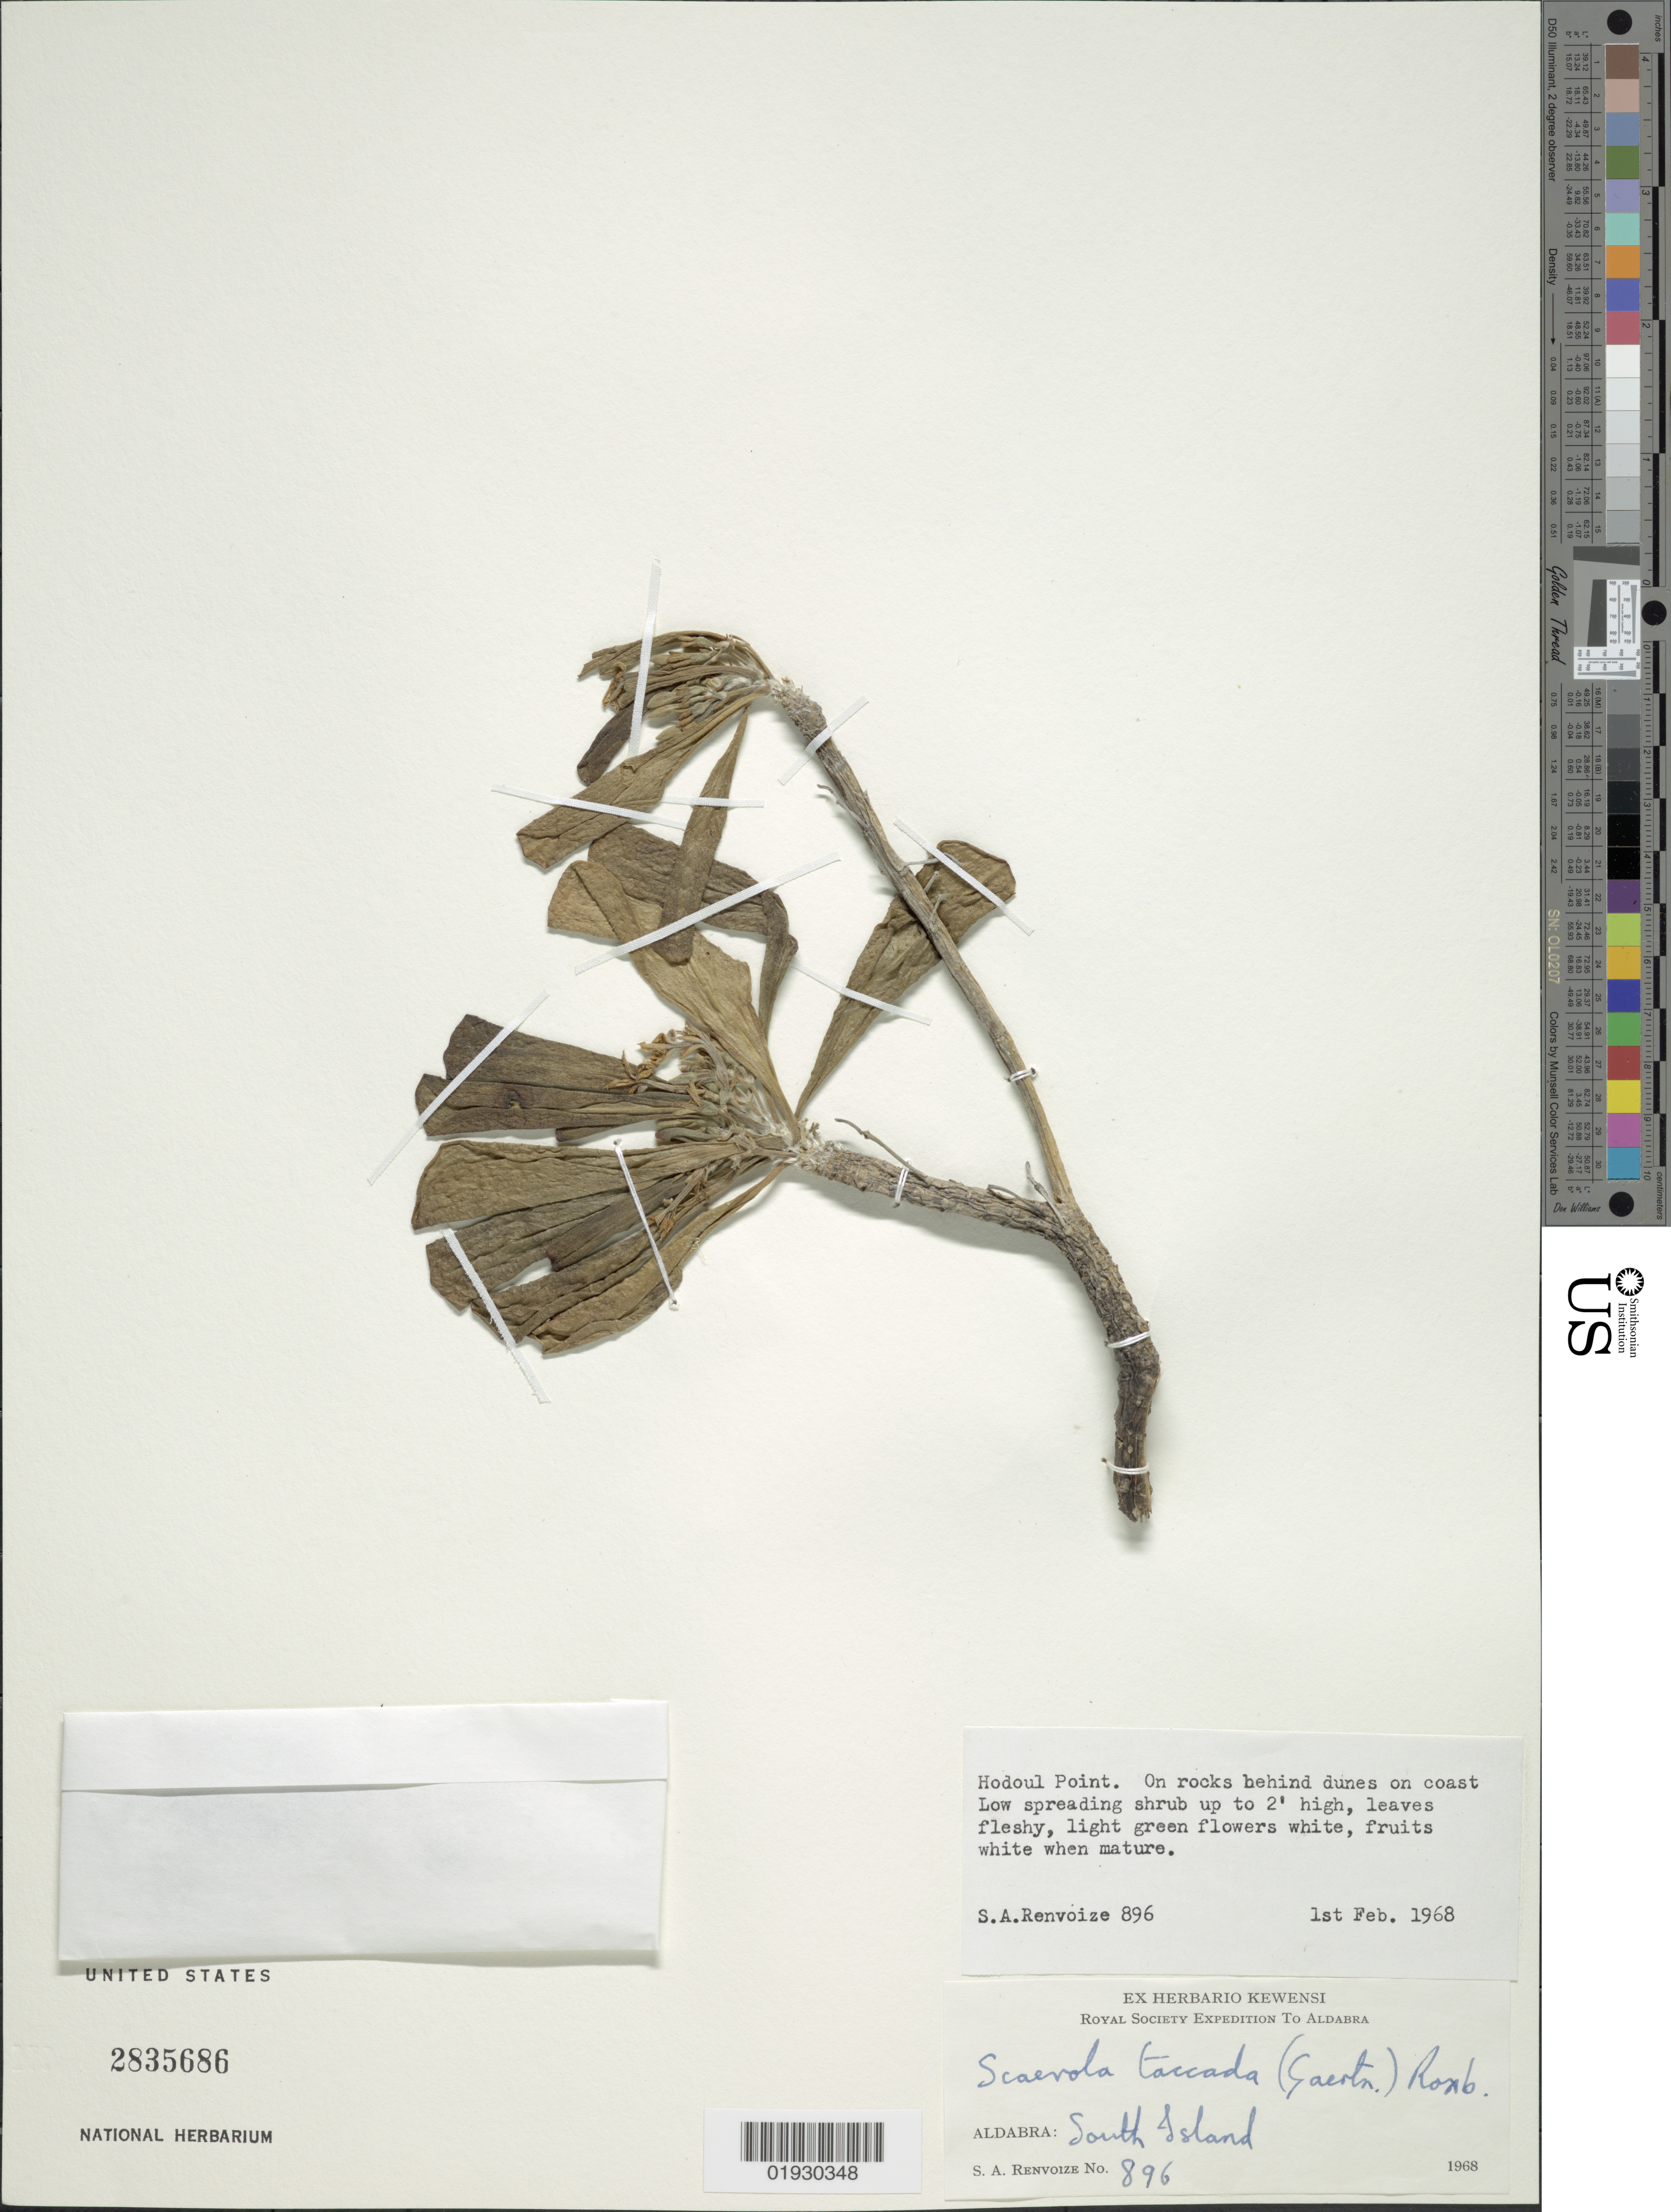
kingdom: Plantae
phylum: Tracheophyta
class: Magnoliopsida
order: Asterales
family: Goodeniaceae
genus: Scaevola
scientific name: Scaevola taccada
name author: (Gaertn.) Roxb.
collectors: S. A. Renvoize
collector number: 896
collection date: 1968-02-01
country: Seychelles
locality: Hodoul Point. Aldabra: South Island.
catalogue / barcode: US 2835686